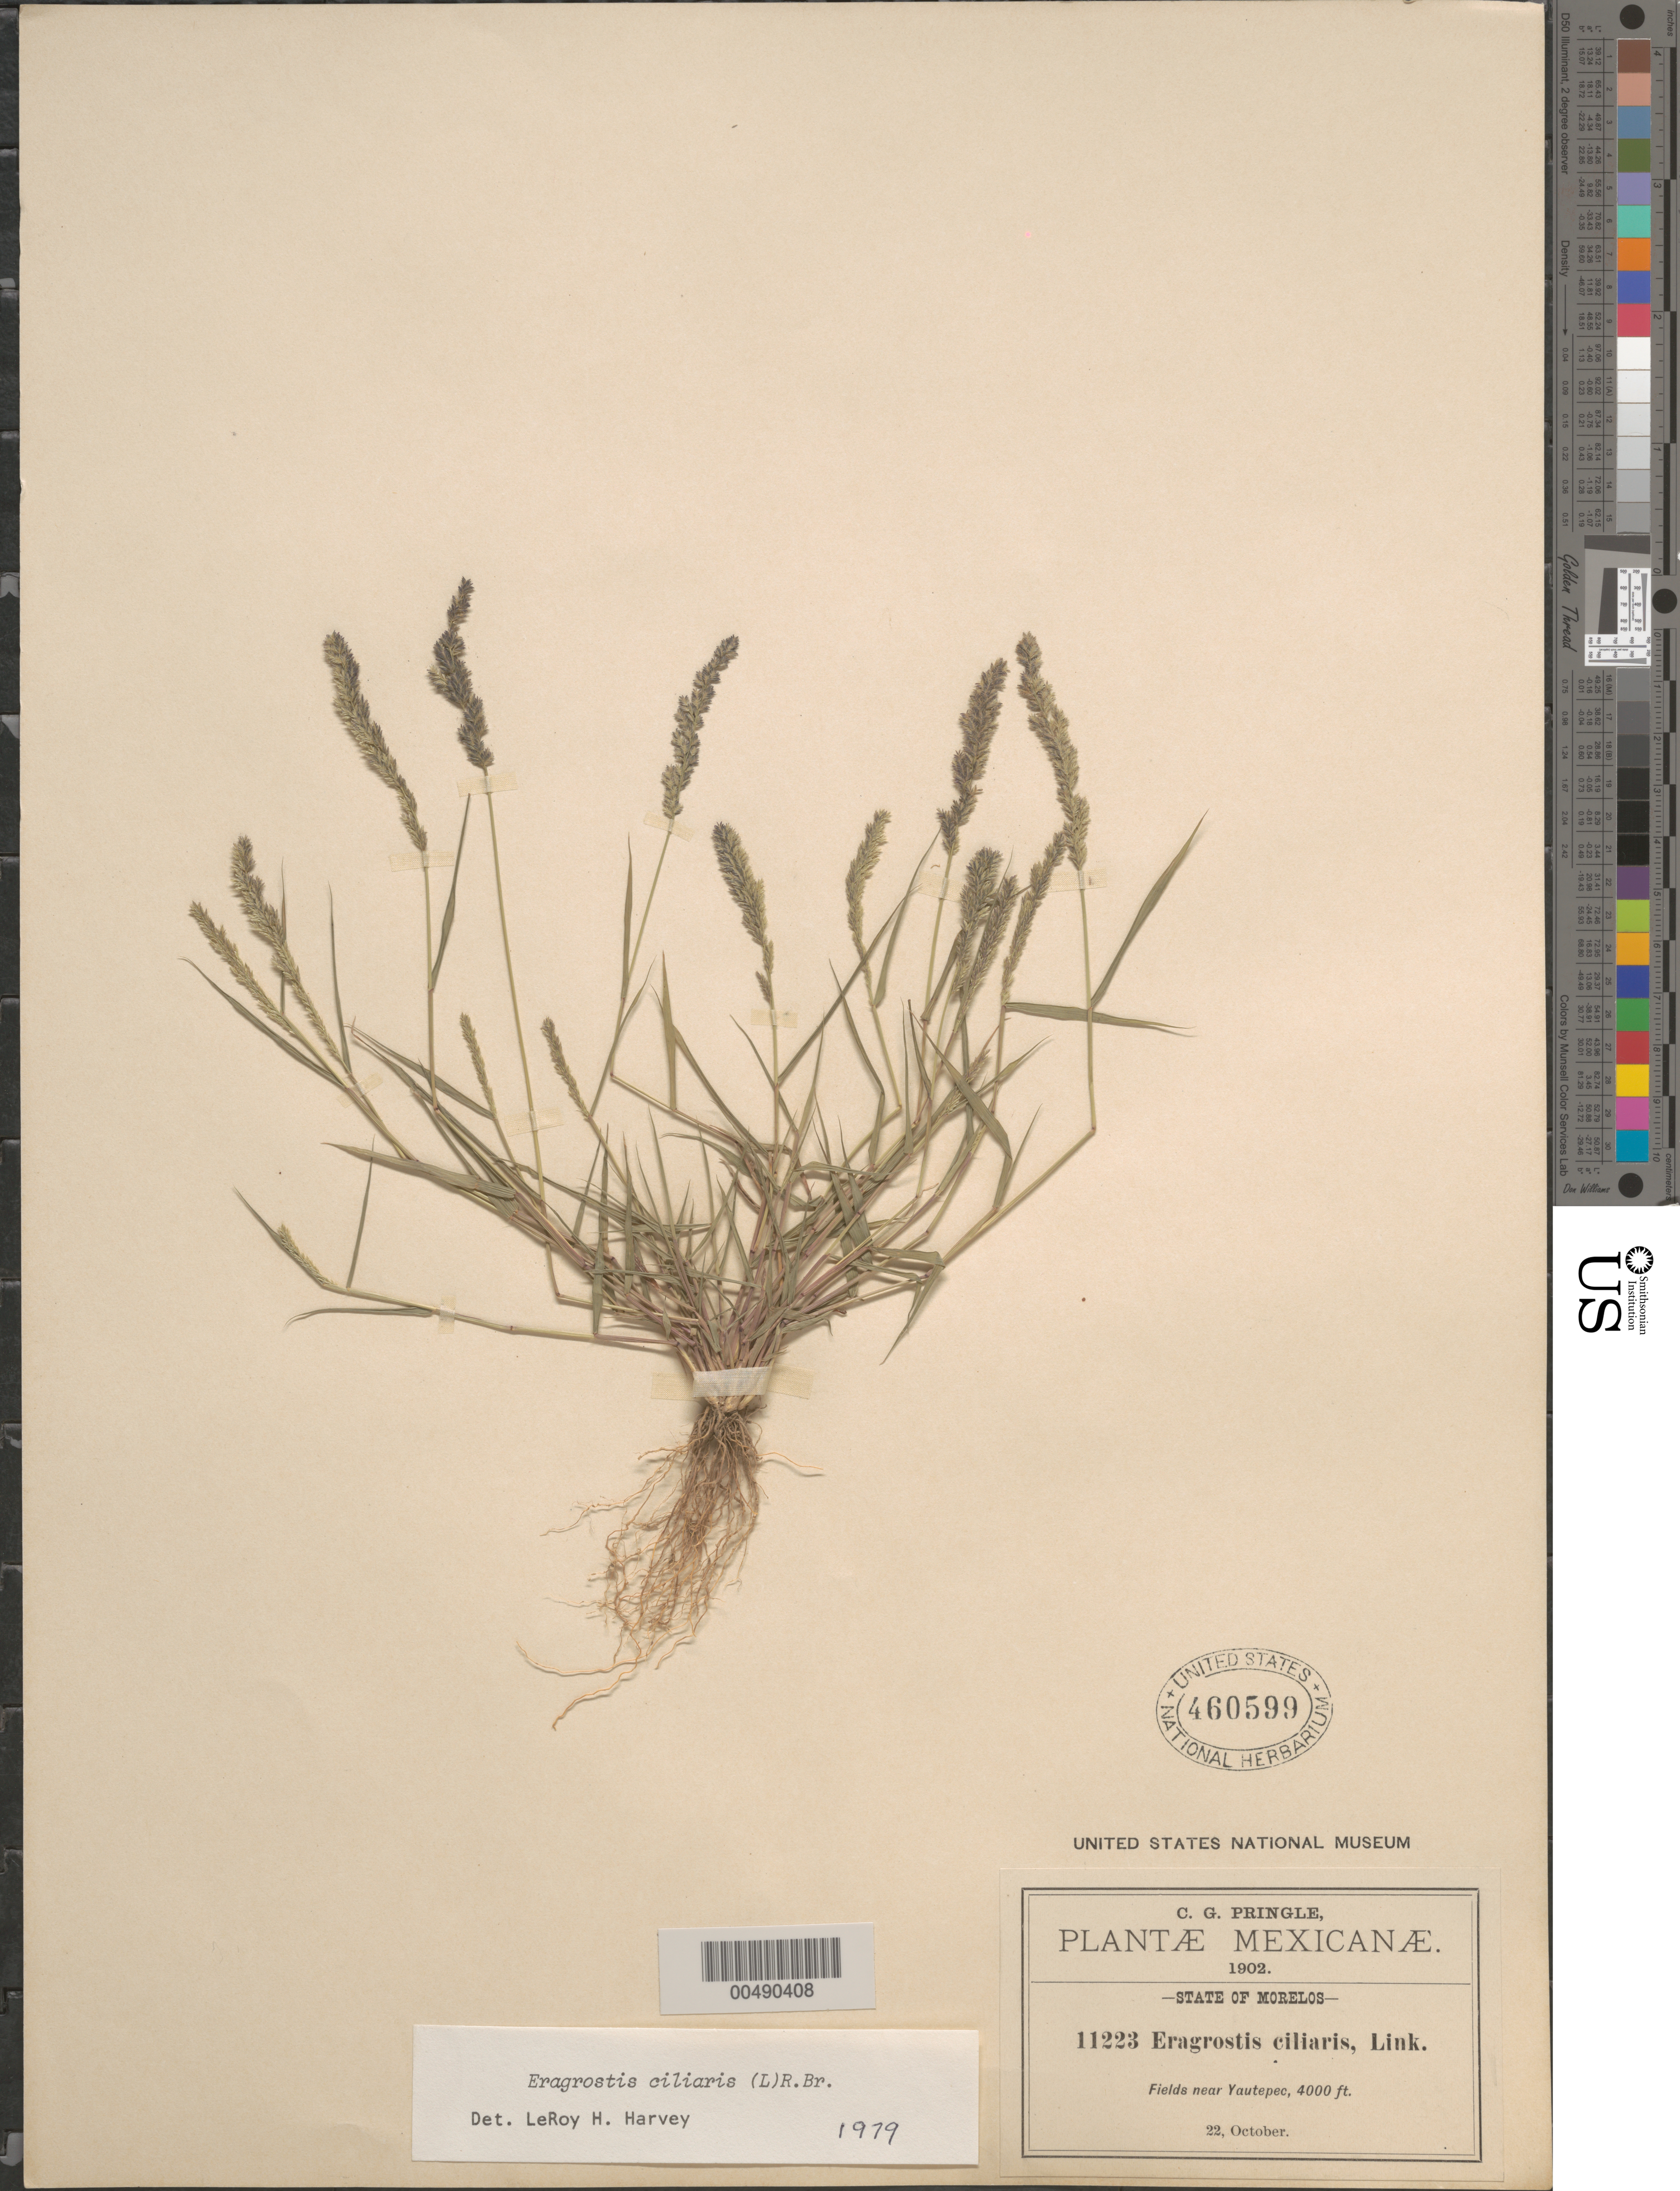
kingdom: Plantae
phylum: Tracheophyta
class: Liliopsida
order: Poales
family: Poaceae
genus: Eragrostis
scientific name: Eragrostis ciliaris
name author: (L.) R. Br.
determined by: Harvey, L. H.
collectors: C. G. Pringle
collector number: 11223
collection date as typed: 22 Oct 1902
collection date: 1902-10-22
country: Mexico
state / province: Morelos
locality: Near Yautepec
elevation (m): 1219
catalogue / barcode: US 460599